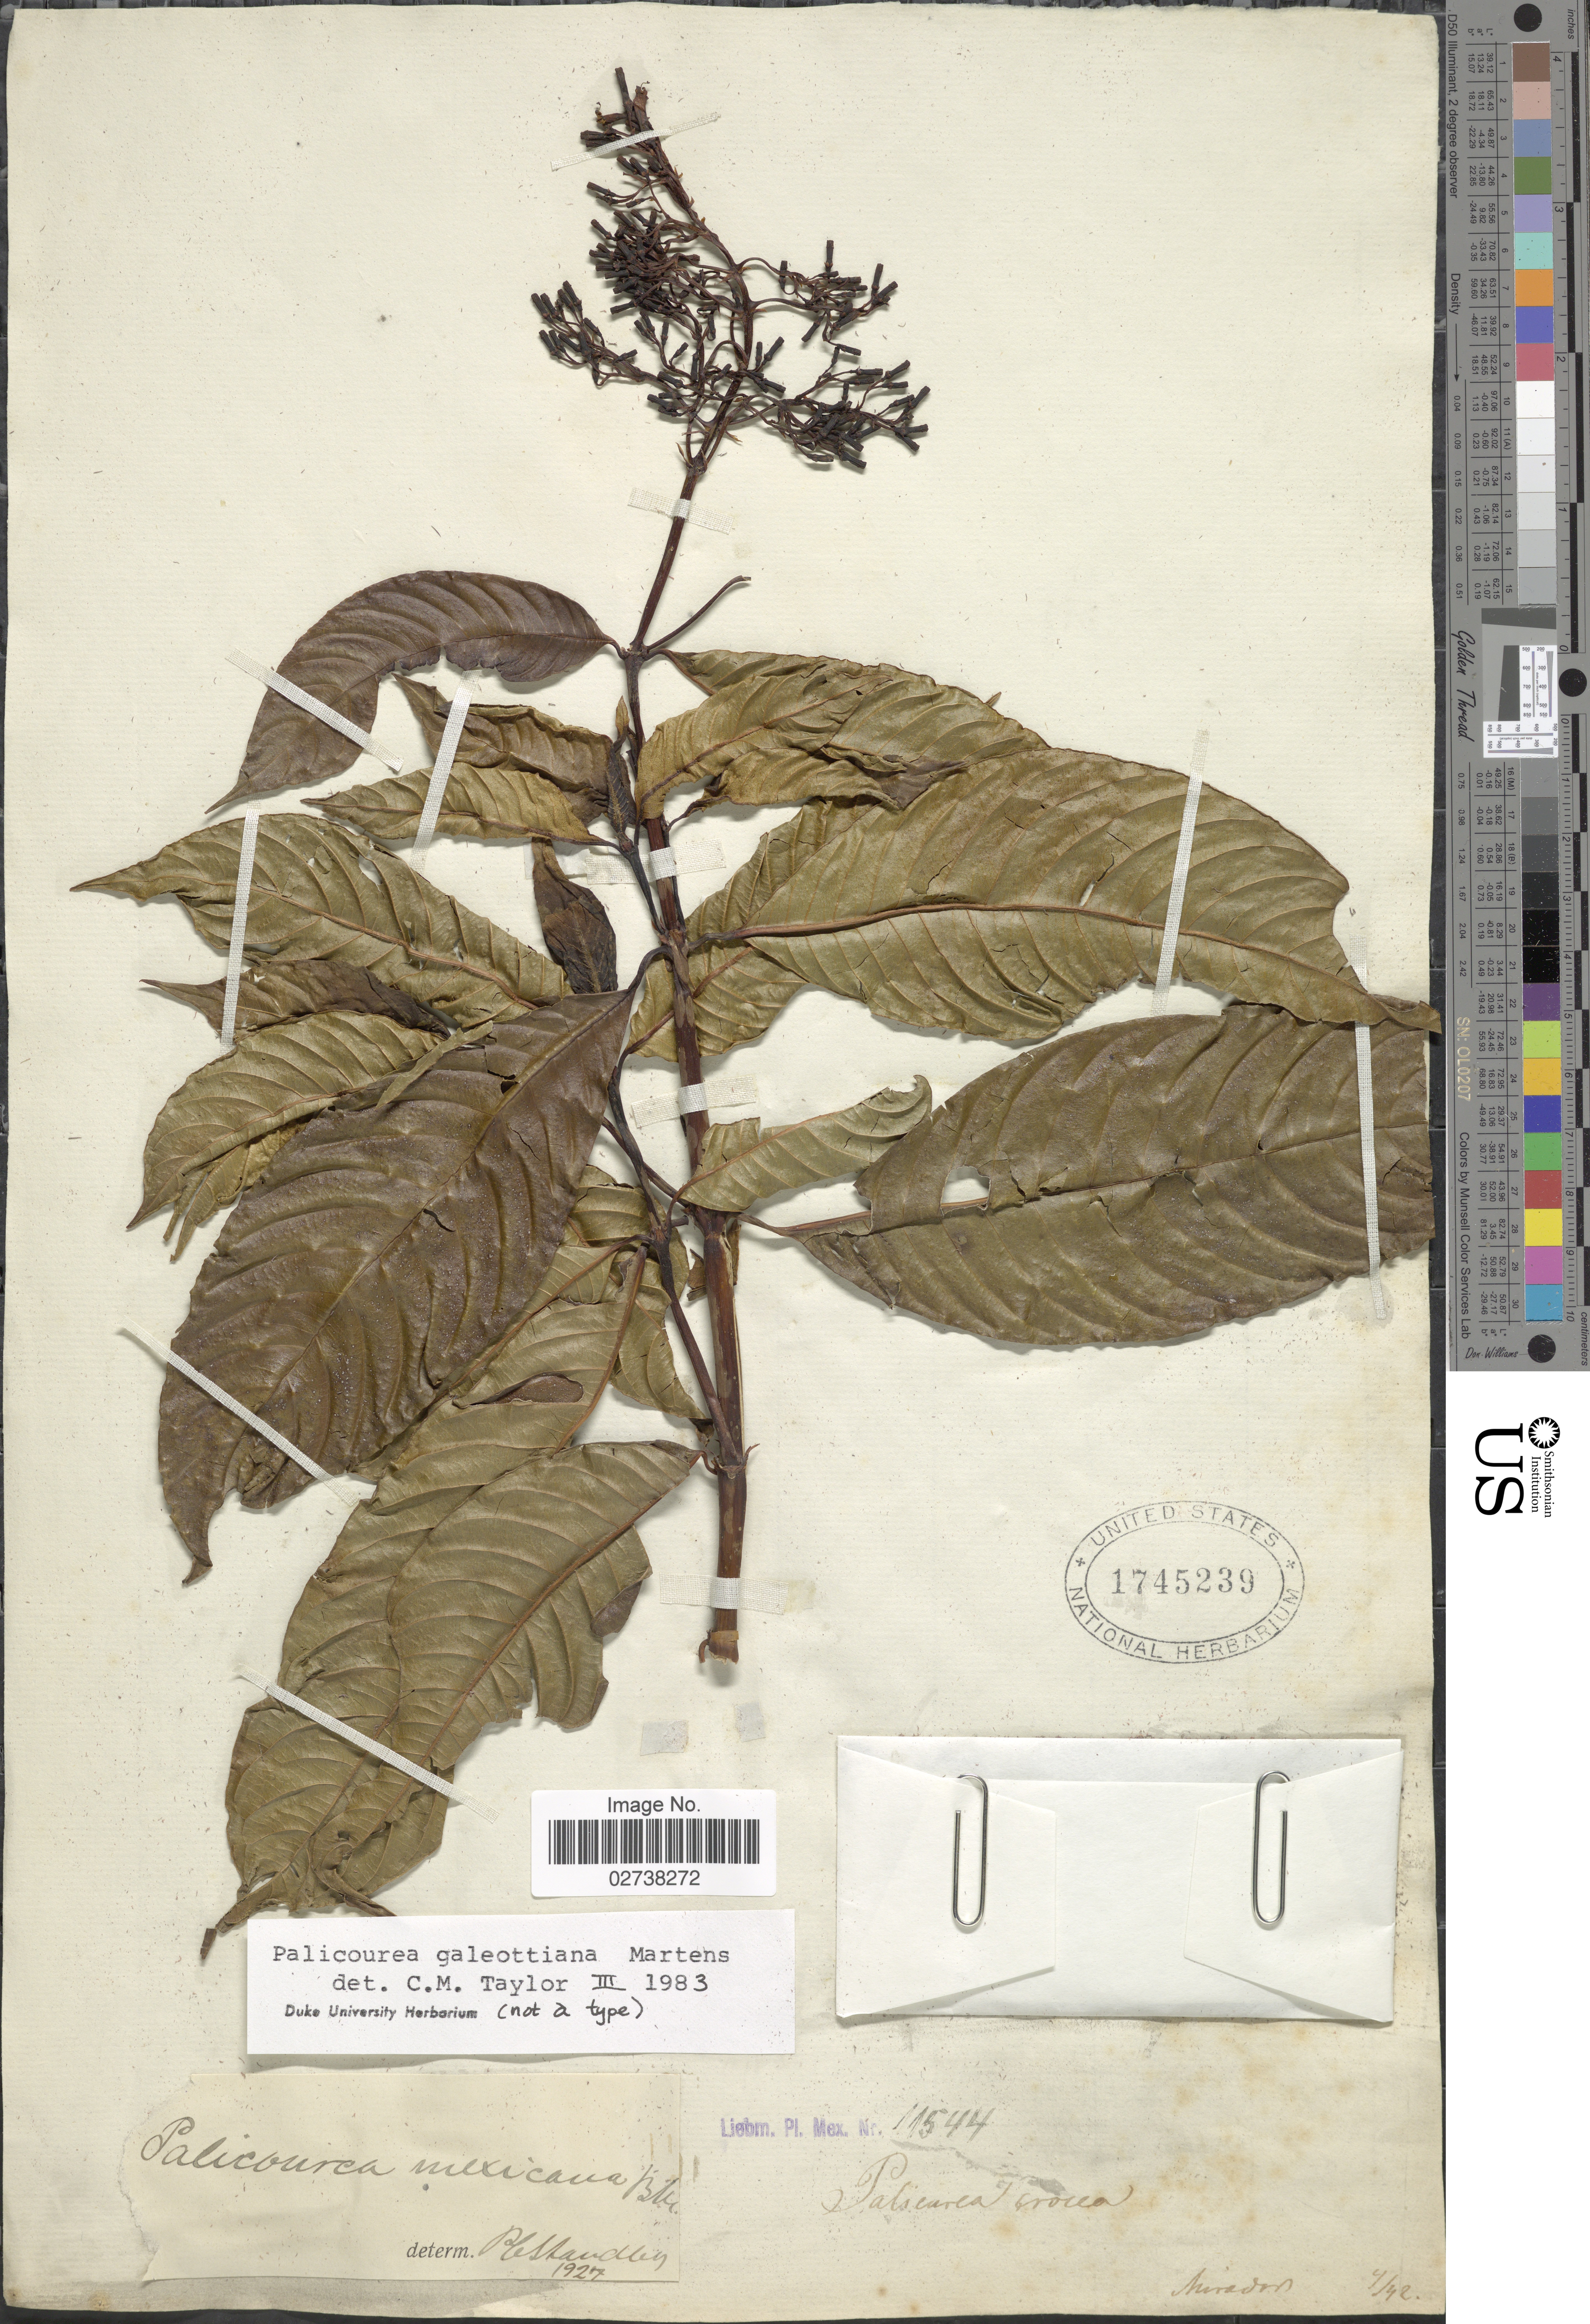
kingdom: Plantae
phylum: Tracheophyta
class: Magnoliopsida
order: Gentianales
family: Rubiaceae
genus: Palicourea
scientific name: Palicourea galeottiana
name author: M. Martens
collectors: Liebmann, --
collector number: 11544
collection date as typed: Transcribed d/m/y: /4/42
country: Mexico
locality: Mirador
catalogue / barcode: US 1745239